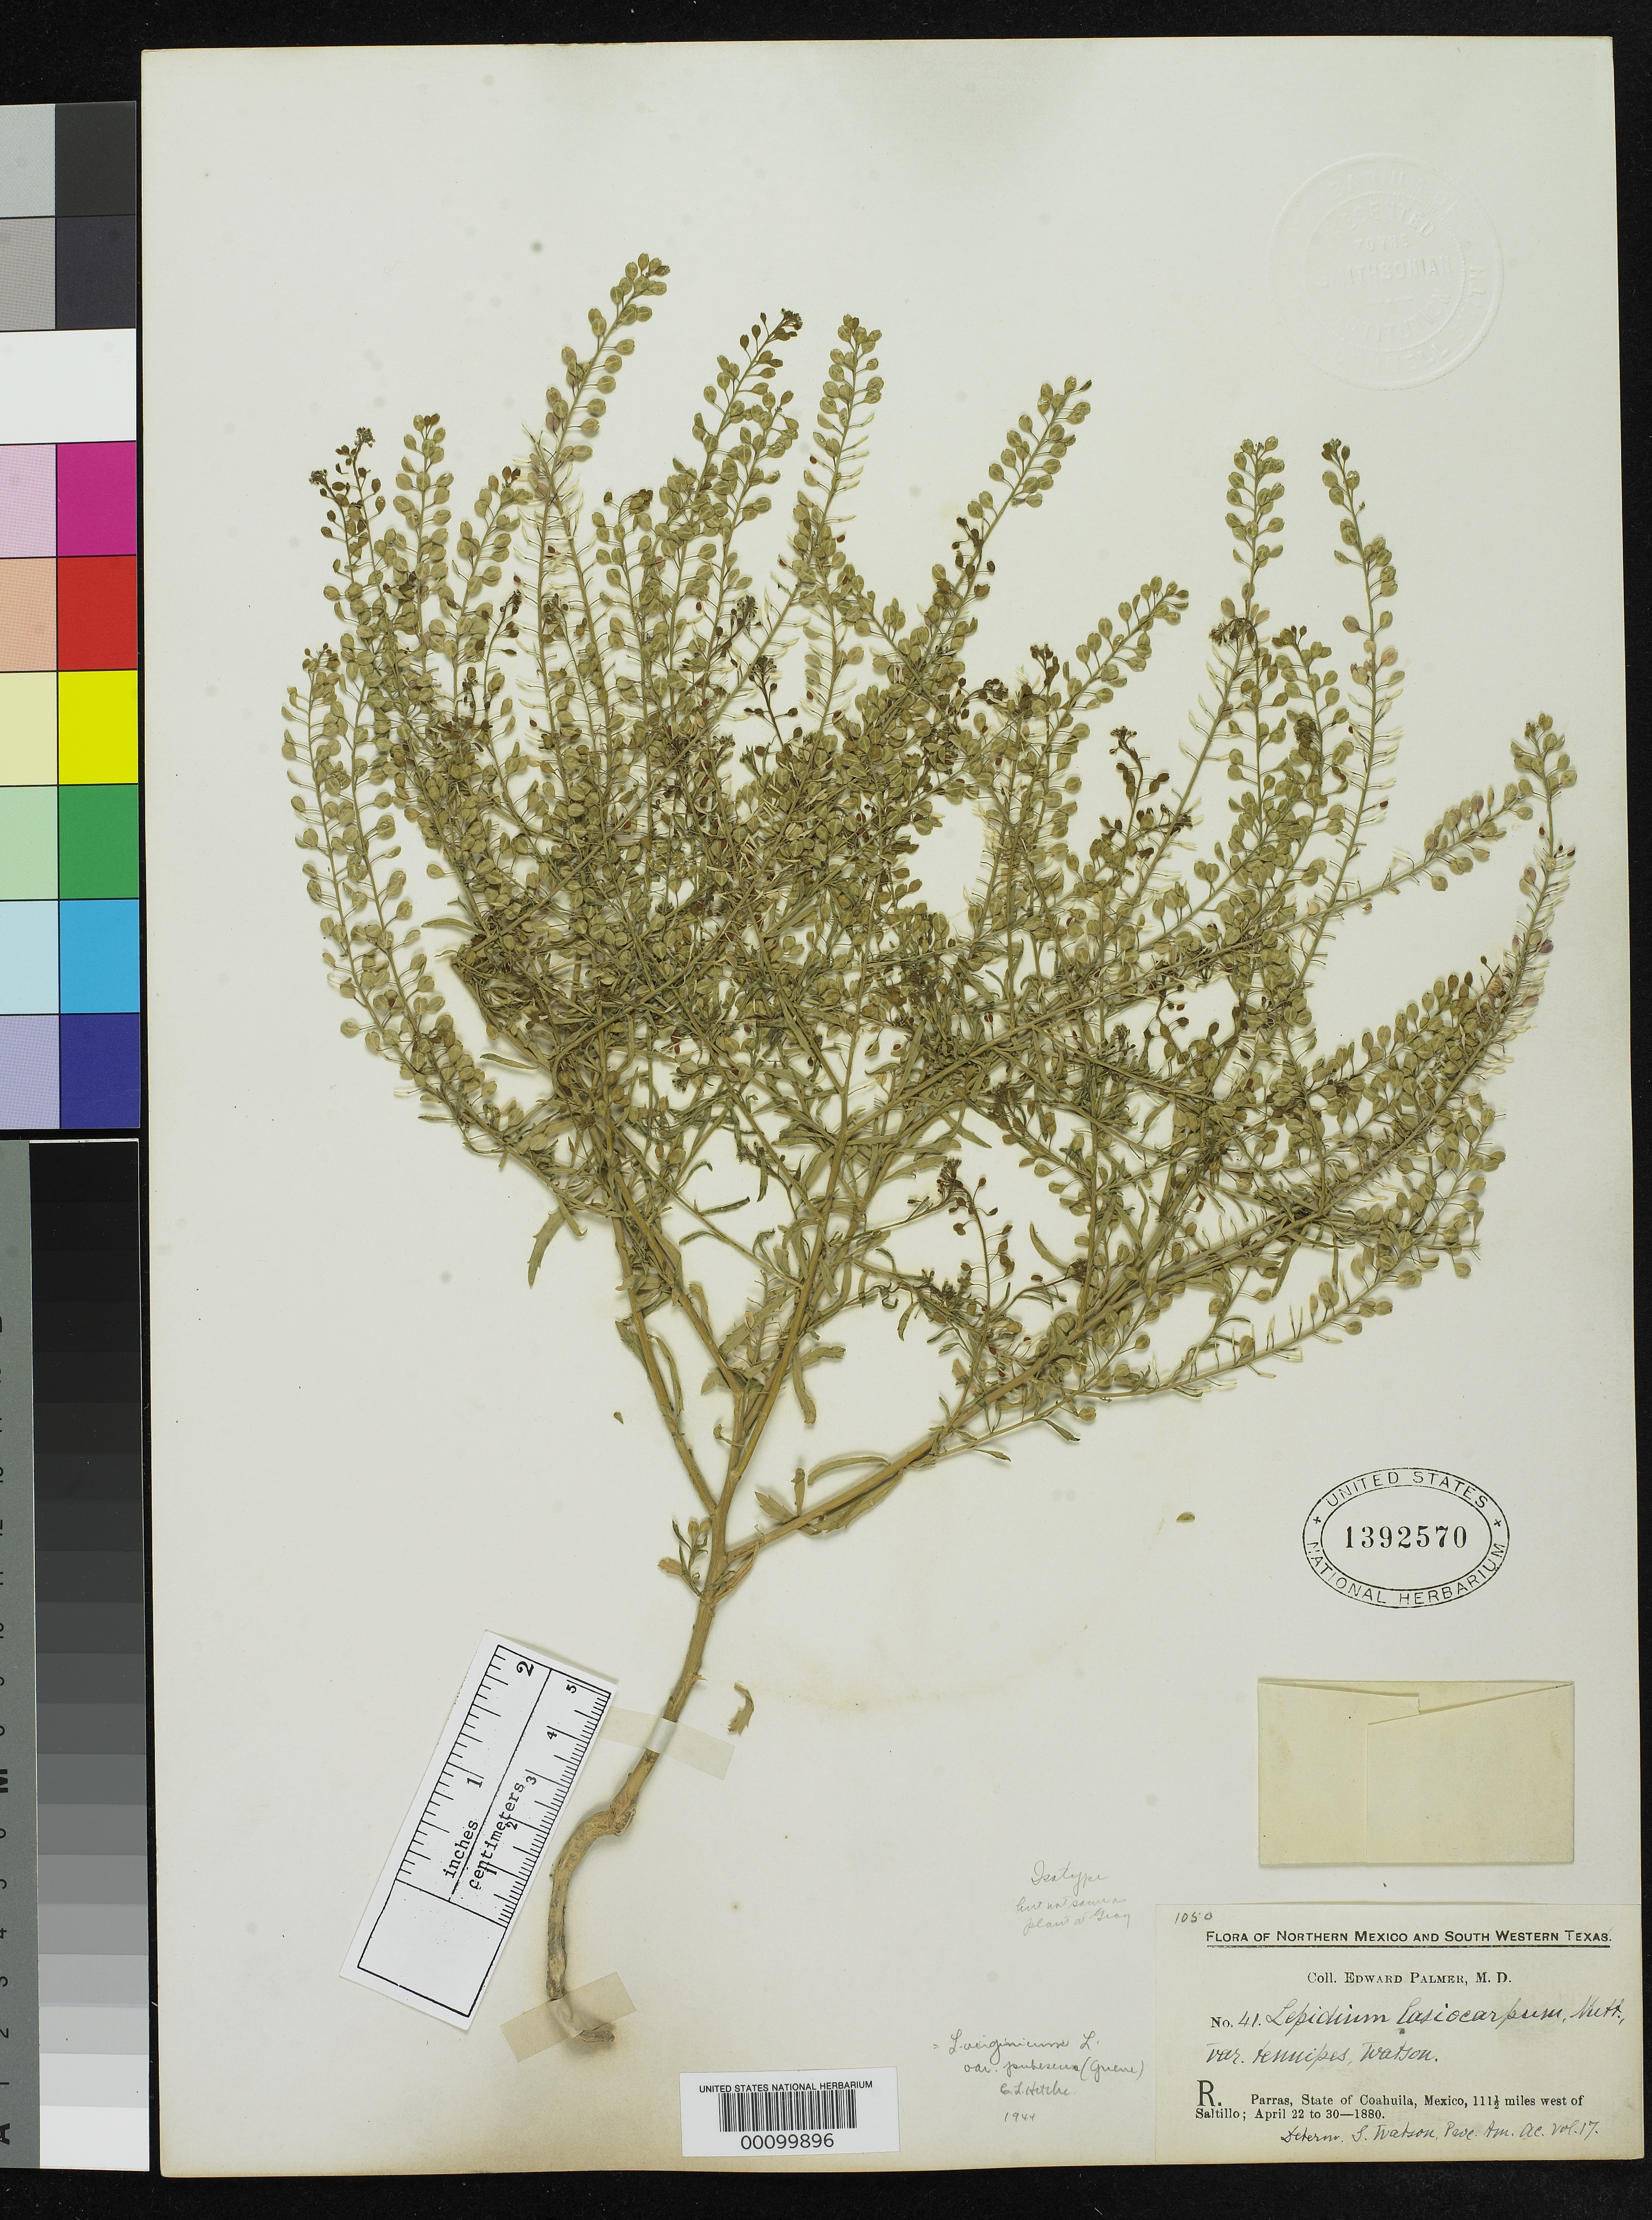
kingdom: Plantae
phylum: Tracheophyta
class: Magnoliopsida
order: Brassicales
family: Brassicaceae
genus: Lepidium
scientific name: Lepidium lasiocarpum var. tenuipes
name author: S. Watson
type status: Syntype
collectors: E. Palmer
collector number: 1050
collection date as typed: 22 Apr 1880 to 30 Apr 1880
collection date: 1880-04-22/1880-04-30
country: Mexico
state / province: Coahuila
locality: Parras, 111.5 mi W of Saltillo.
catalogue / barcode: US 1392570